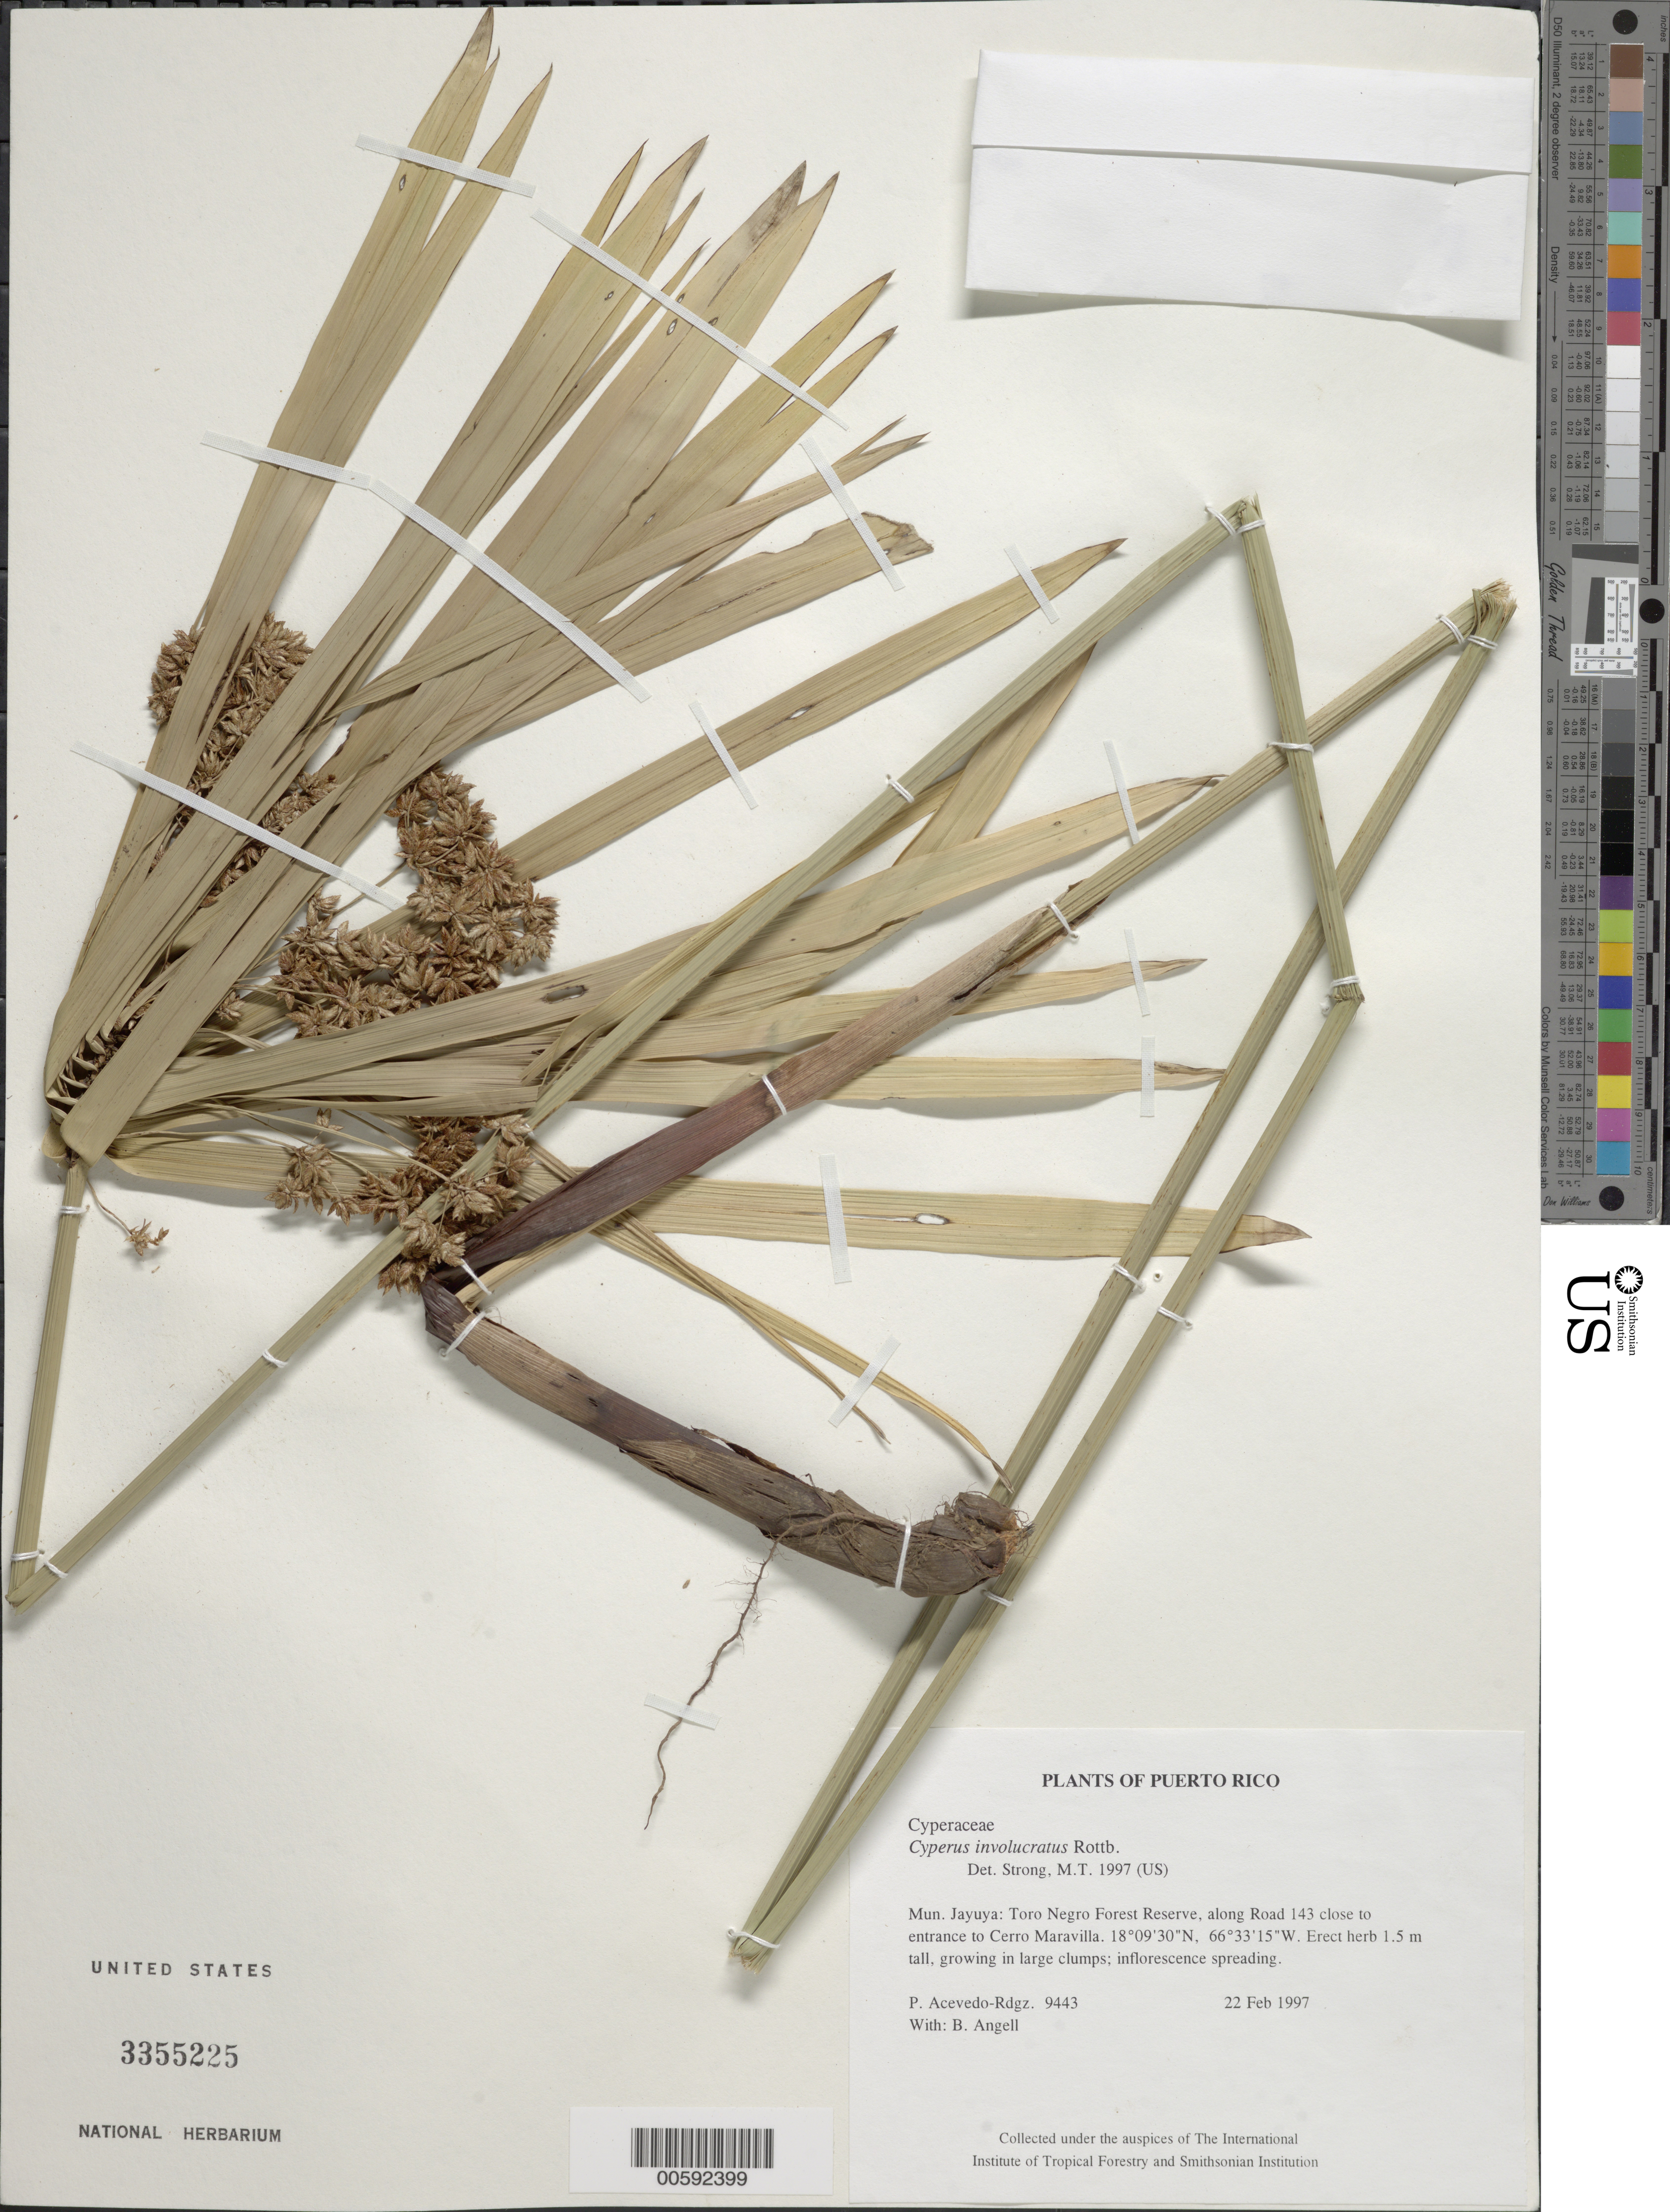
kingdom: Plantae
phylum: Tracheophyta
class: Liliopsida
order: Poales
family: Cyperaceae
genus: Cyperus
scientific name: Cyperus involucratus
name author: Rottb.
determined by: Strong, M. T., (US), Smithsonian Institution - National Museum of Natural History (UNITED STATES)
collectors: P. Acevedo-Rodr. & Bobbi Angell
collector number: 9443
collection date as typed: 22 Feb 1997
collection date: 1997-02-22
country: Puerto Rico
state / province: Jayuya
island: Puerto Rico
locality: Jayuya: Toro Negro Forest Reserve, along Road 143 close to entrance to Cerro Maravilla.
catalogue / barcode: US 3355225